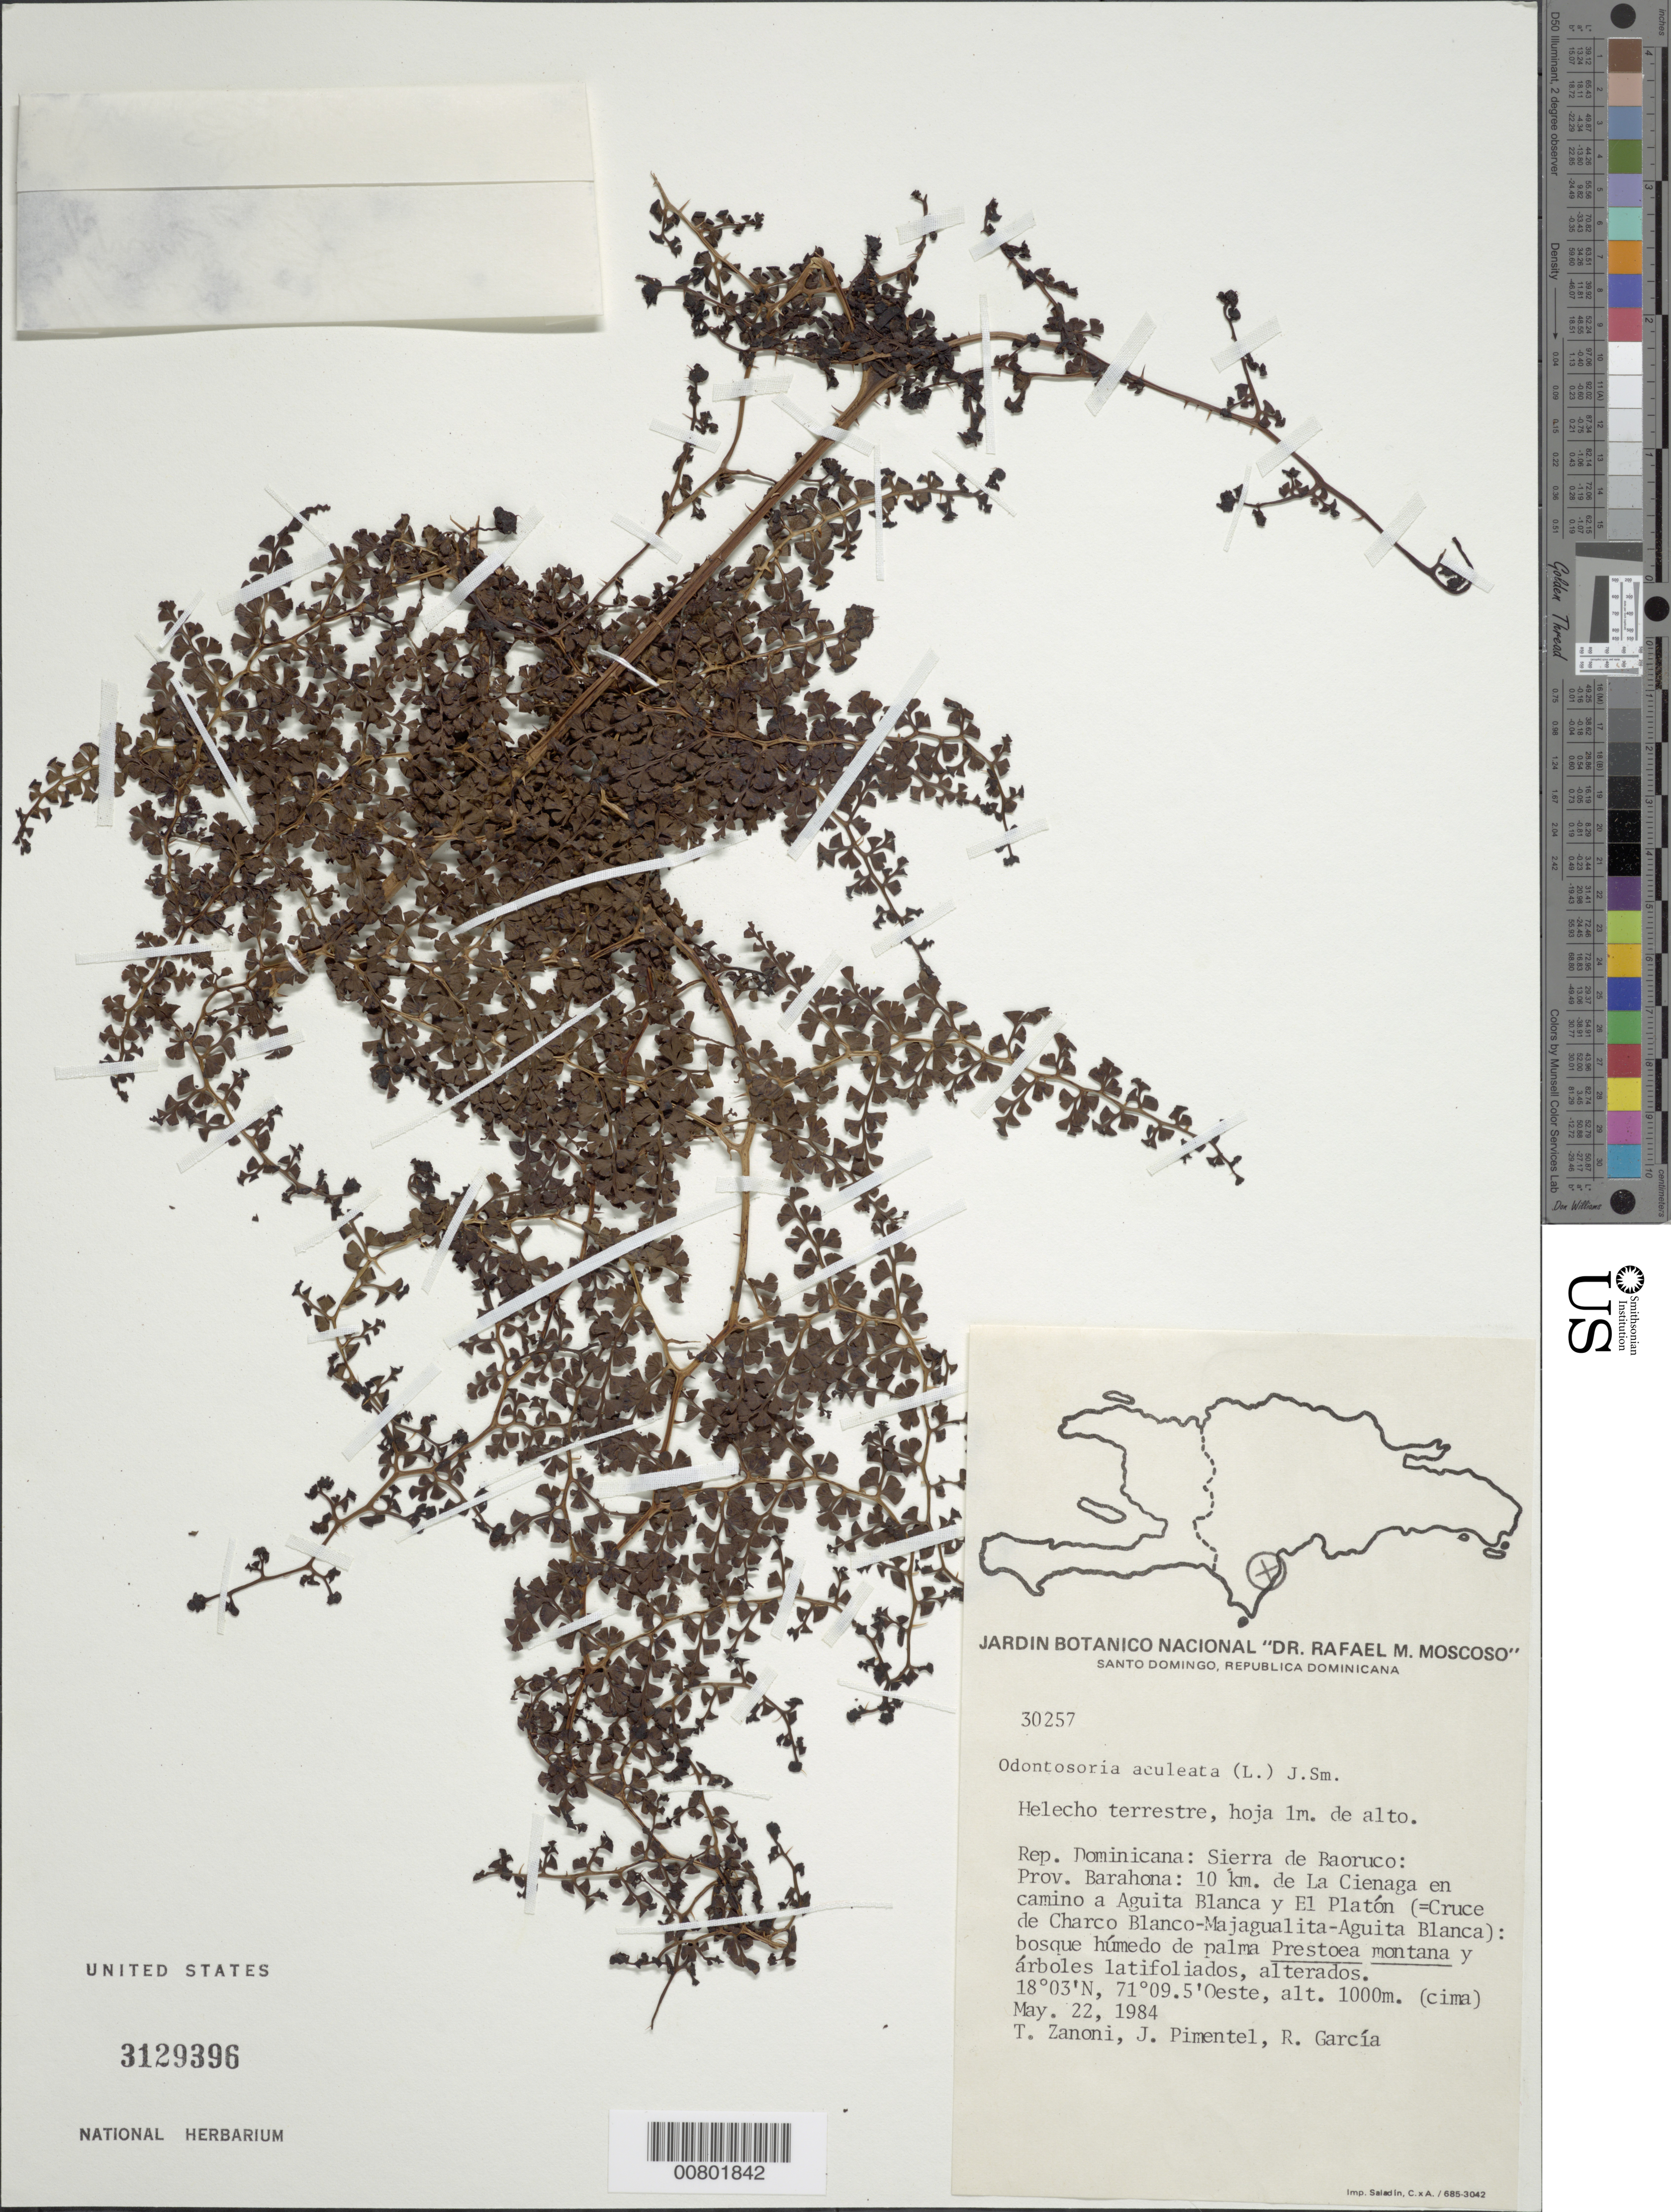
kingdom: Plantae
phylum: Tracheophyta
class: Polypodiopsida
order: Polypodiales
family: Lindsaeaceae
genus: Odontosoria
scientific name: Odontosoria aculeata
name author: (L.) J. Sm.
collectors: T. A. Zanoni, J. Pimentel & R. G. García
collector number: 30257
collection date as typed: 22 May 1984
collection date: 1984-05-22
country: Dominican Republic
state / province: Barahona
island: Hispaniola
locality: Sierra de Baoruco, 10 km de La Cienaga, camino a Aguita Blanca y El Platón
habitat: Bosque húmedo de palma Prestoea montana y árboles latifoliados, alterados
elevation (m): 1000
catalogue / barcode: US 3129396